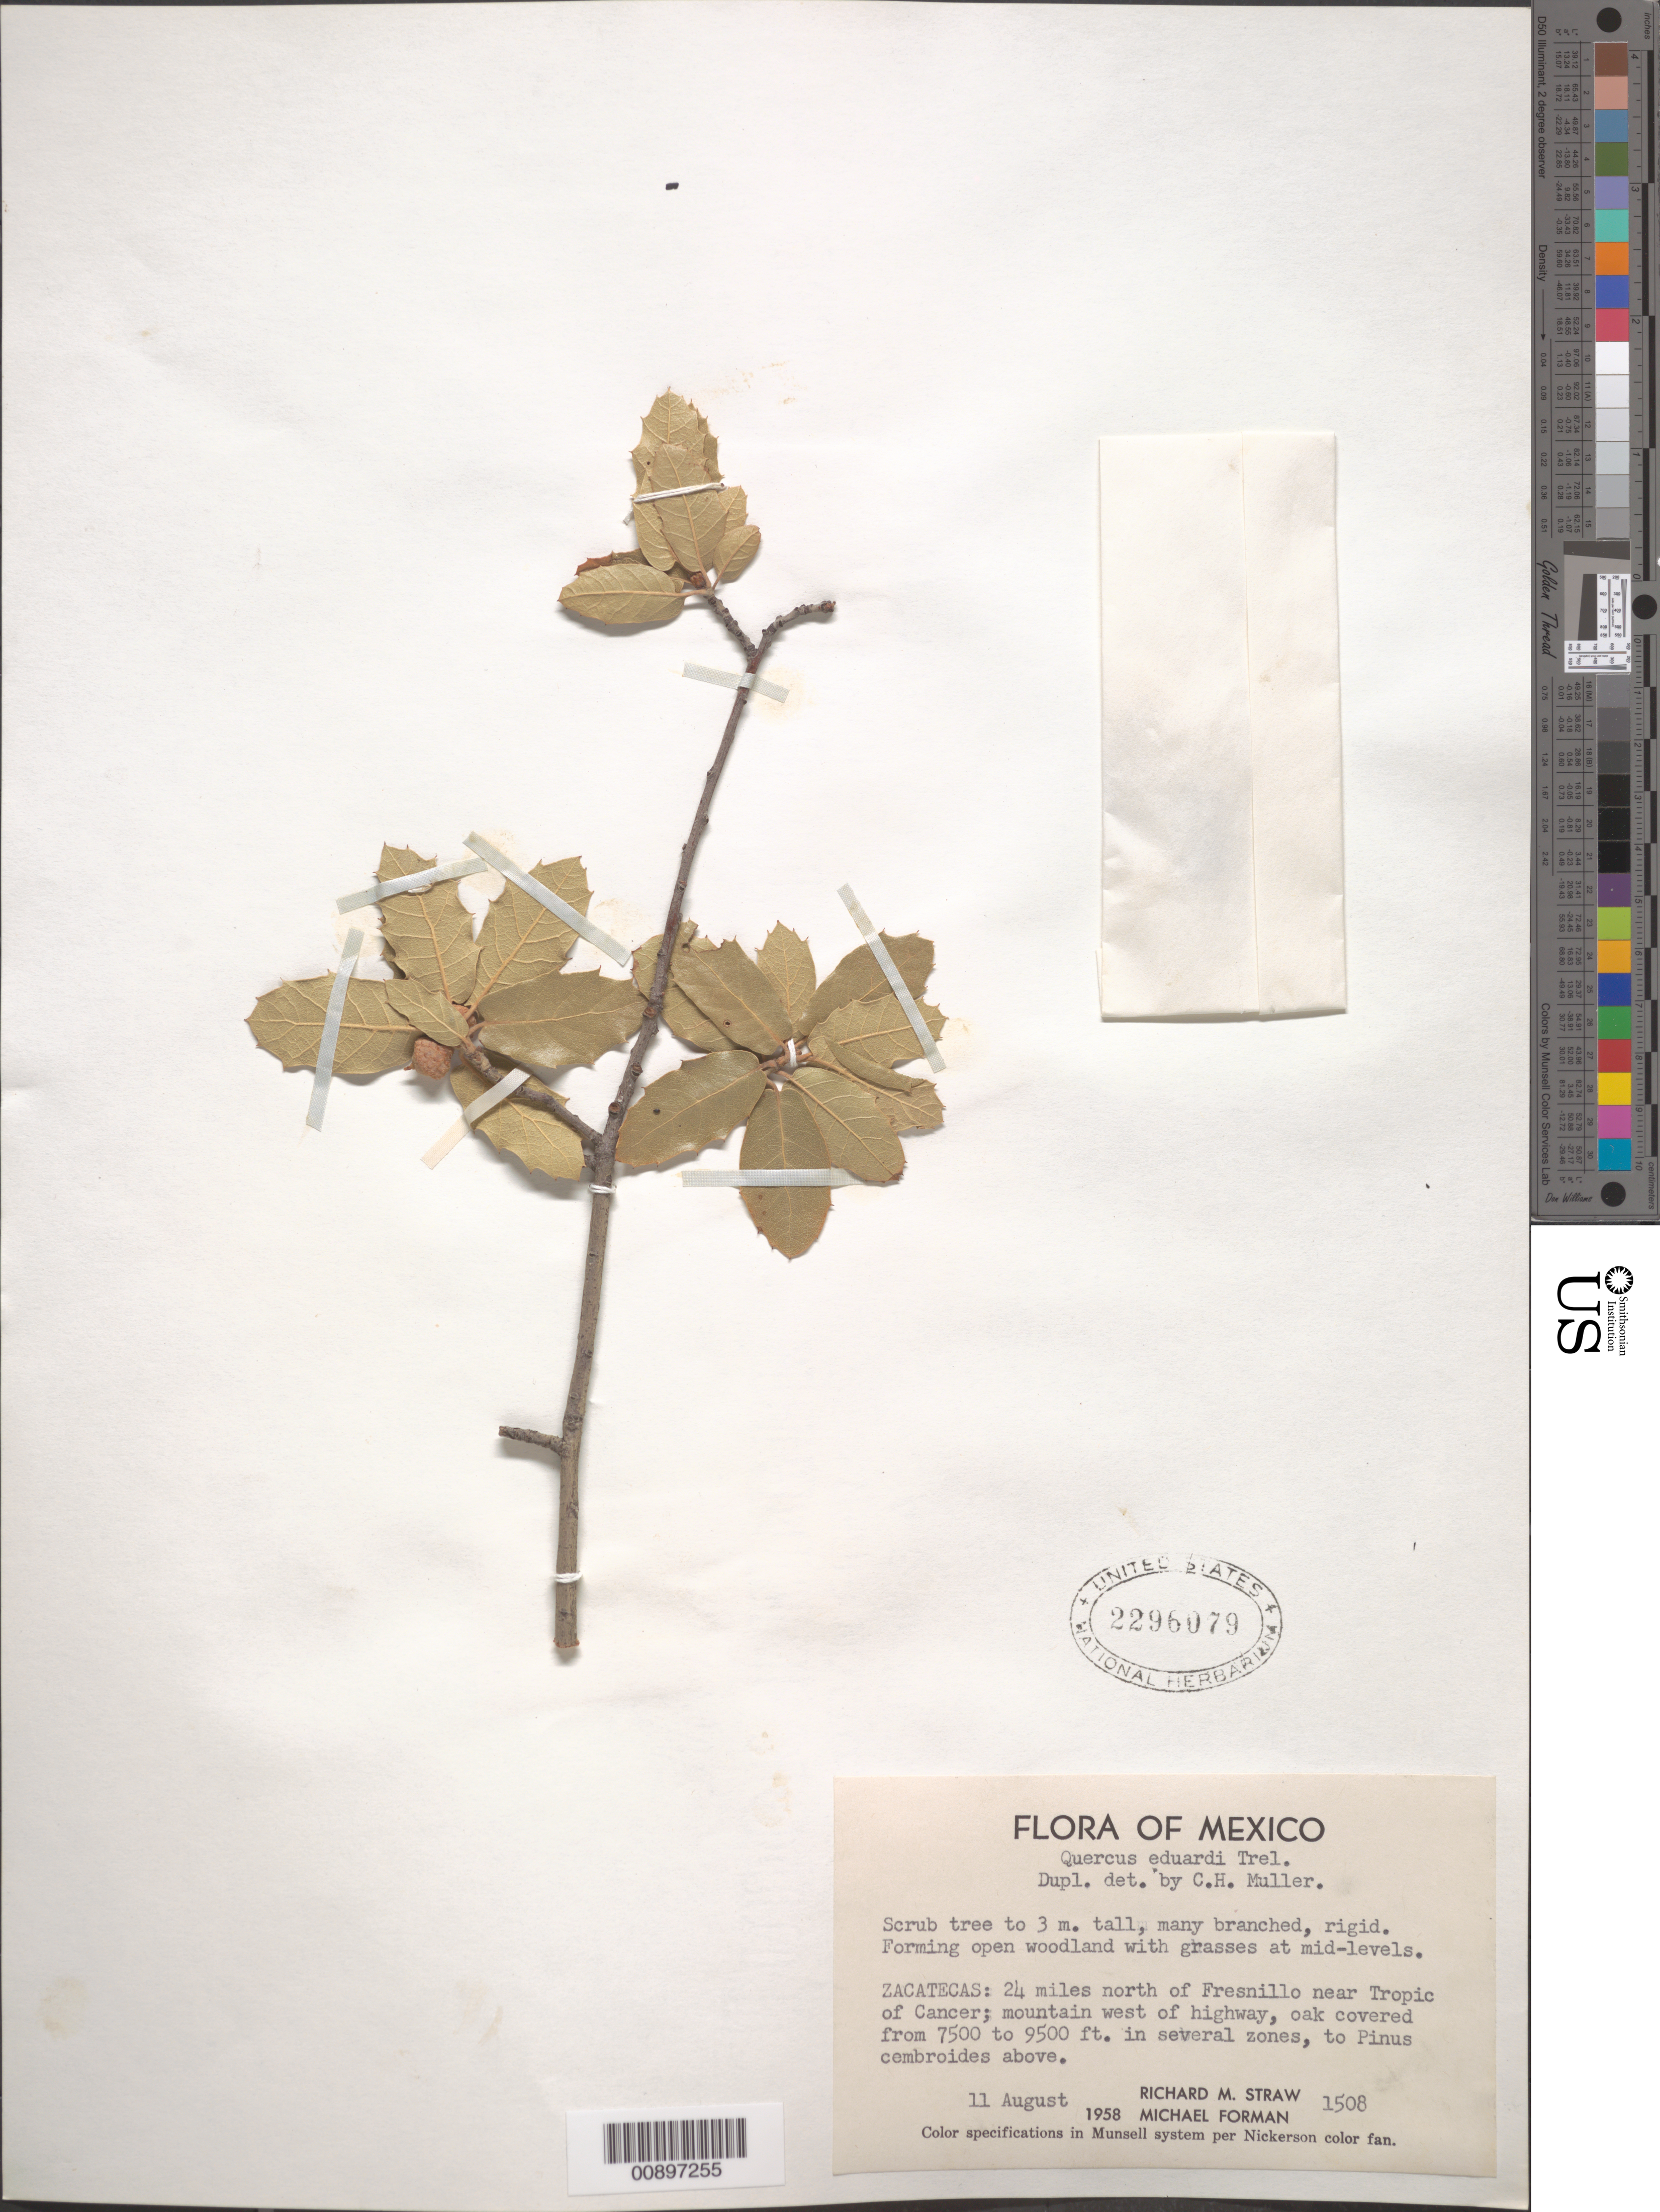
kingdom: Plantae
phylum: Tracheophyta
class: Magnoliopsida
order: Fagales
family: Fagaceae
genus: Quercus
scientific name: Quercus eduardii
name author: Trel.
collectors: R. M. Straw & Forman, M.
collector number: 1508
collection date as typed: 11 Aug 1958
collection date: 1958-08-11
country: Mexico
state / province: Zacatecas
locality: Zacatecas: 24 miles north of Fresnillo near Tropic of Cancer; mountain west of highway.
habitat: Forming open woodland with grasses at mid-levels. Oak covered from 7500 to 9500 ft. in several zones, to P. cembroides above.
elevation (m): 2286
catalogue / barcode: US 2296079